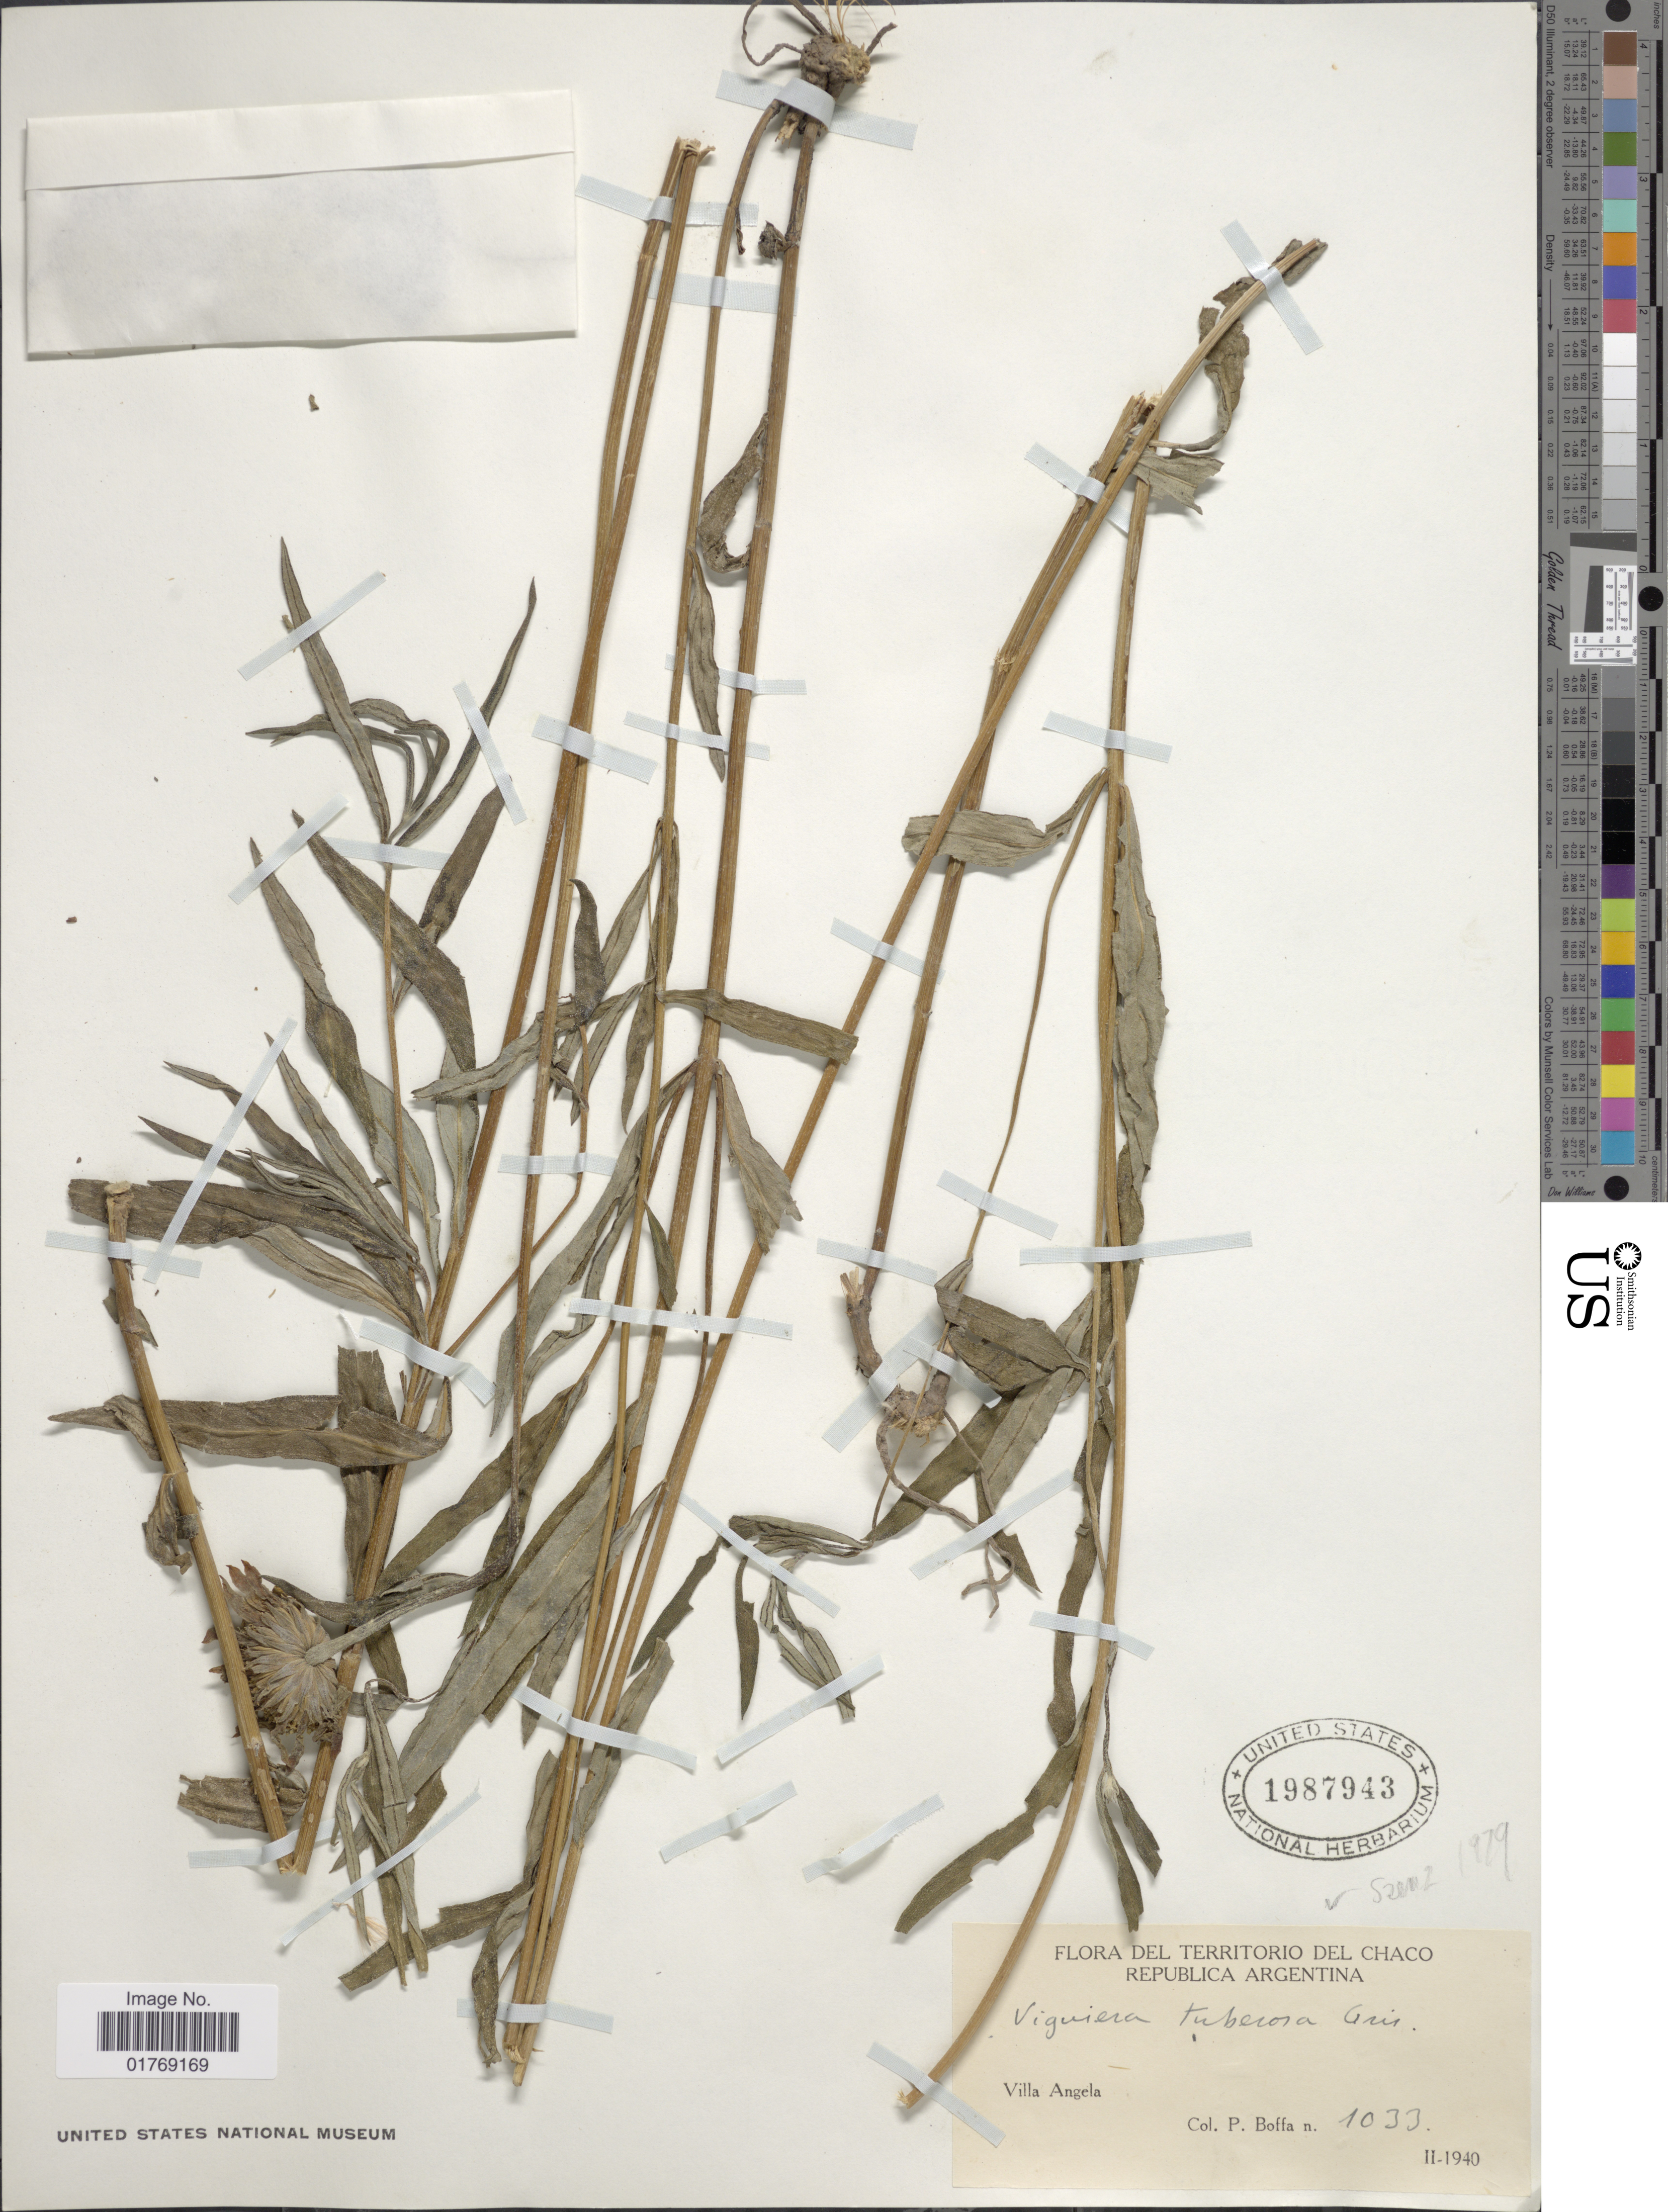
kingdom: Plantae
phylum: Tracheophyta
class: Magnoliopsida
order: Asterales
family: Asteraceae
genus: Viguiera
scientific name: Viguiera tuberosa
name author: Griseb.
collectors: P. Boffa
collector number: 1033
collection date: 1940-02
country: Argentina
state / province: Chaco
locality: Territorio del Chaco. Republica Argentina. Villa Angela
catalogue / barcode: US 1987943